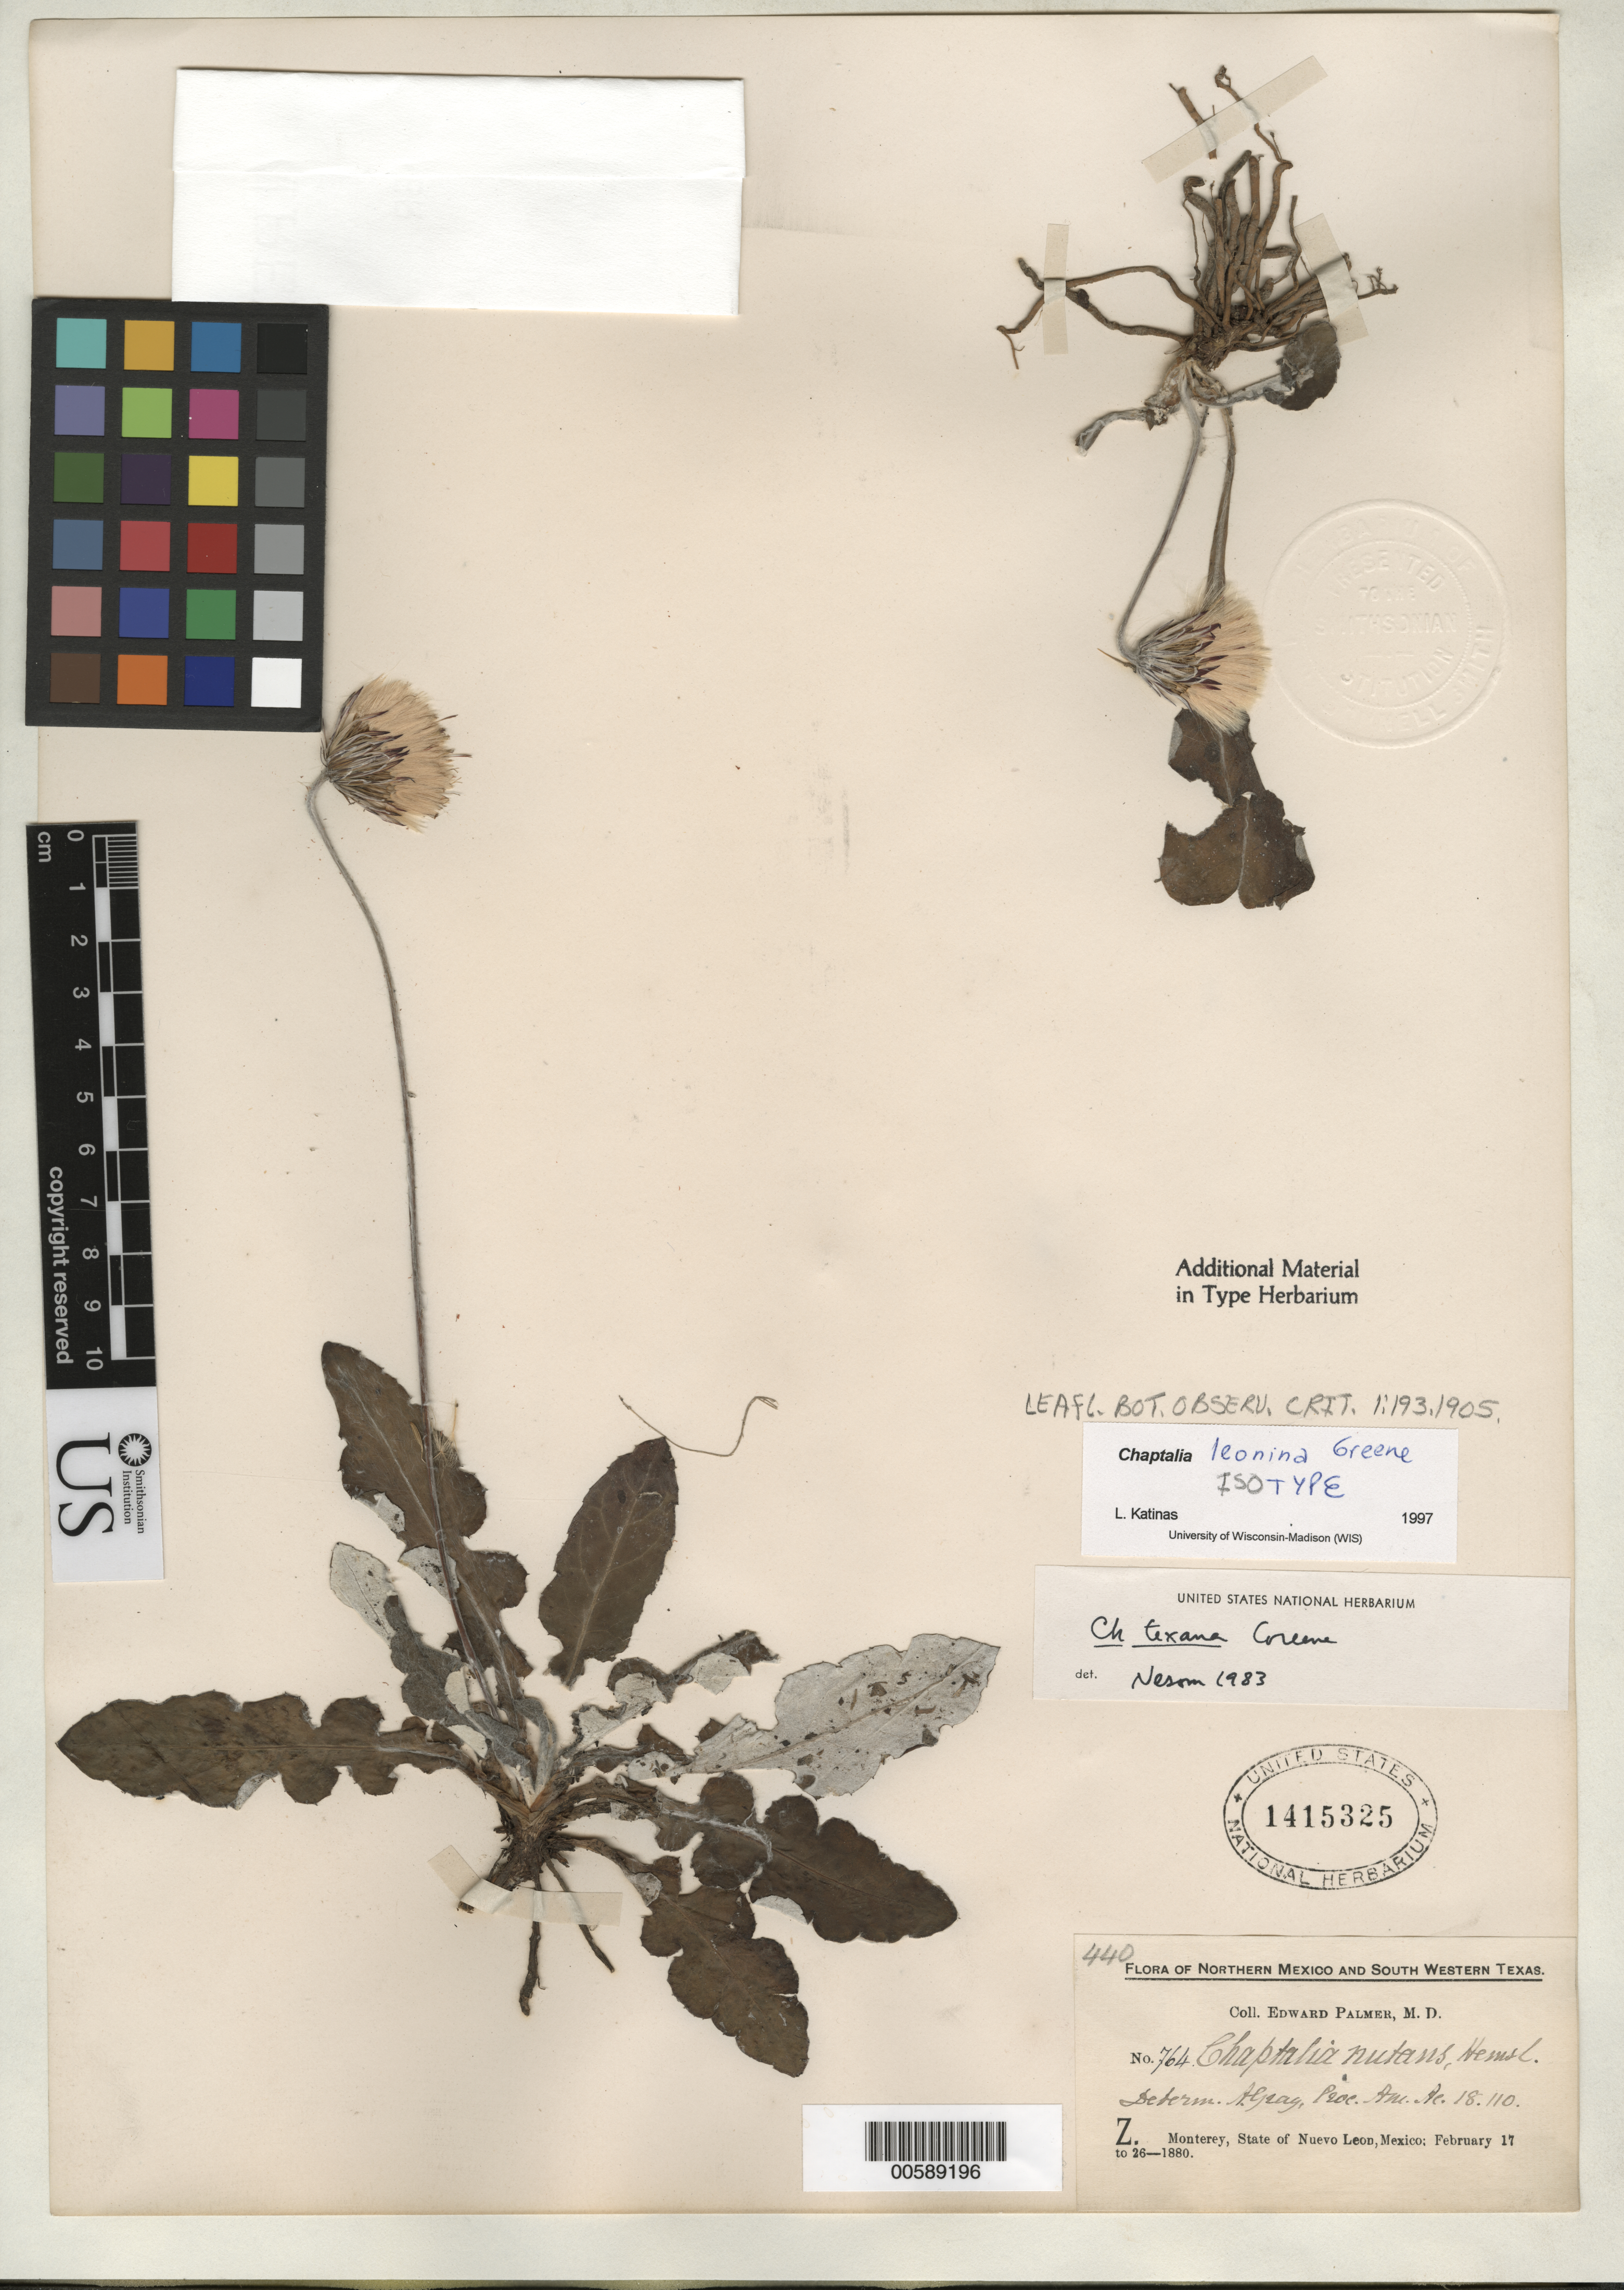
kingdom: Plantae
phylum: Tracheophyta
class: Magnoliopsida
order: Asterales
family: Asteraceae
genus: Chaptalia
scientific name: Chaptalia leonina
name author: Greene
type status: Isotype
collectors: E. Palmer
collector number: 764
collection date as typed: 17 Feb 1880 to 26 Feb 1880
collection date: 1880-02-17/1880-02-26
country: Mexico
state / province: Nuevo León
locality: Monterrey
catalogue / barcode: US 1415325